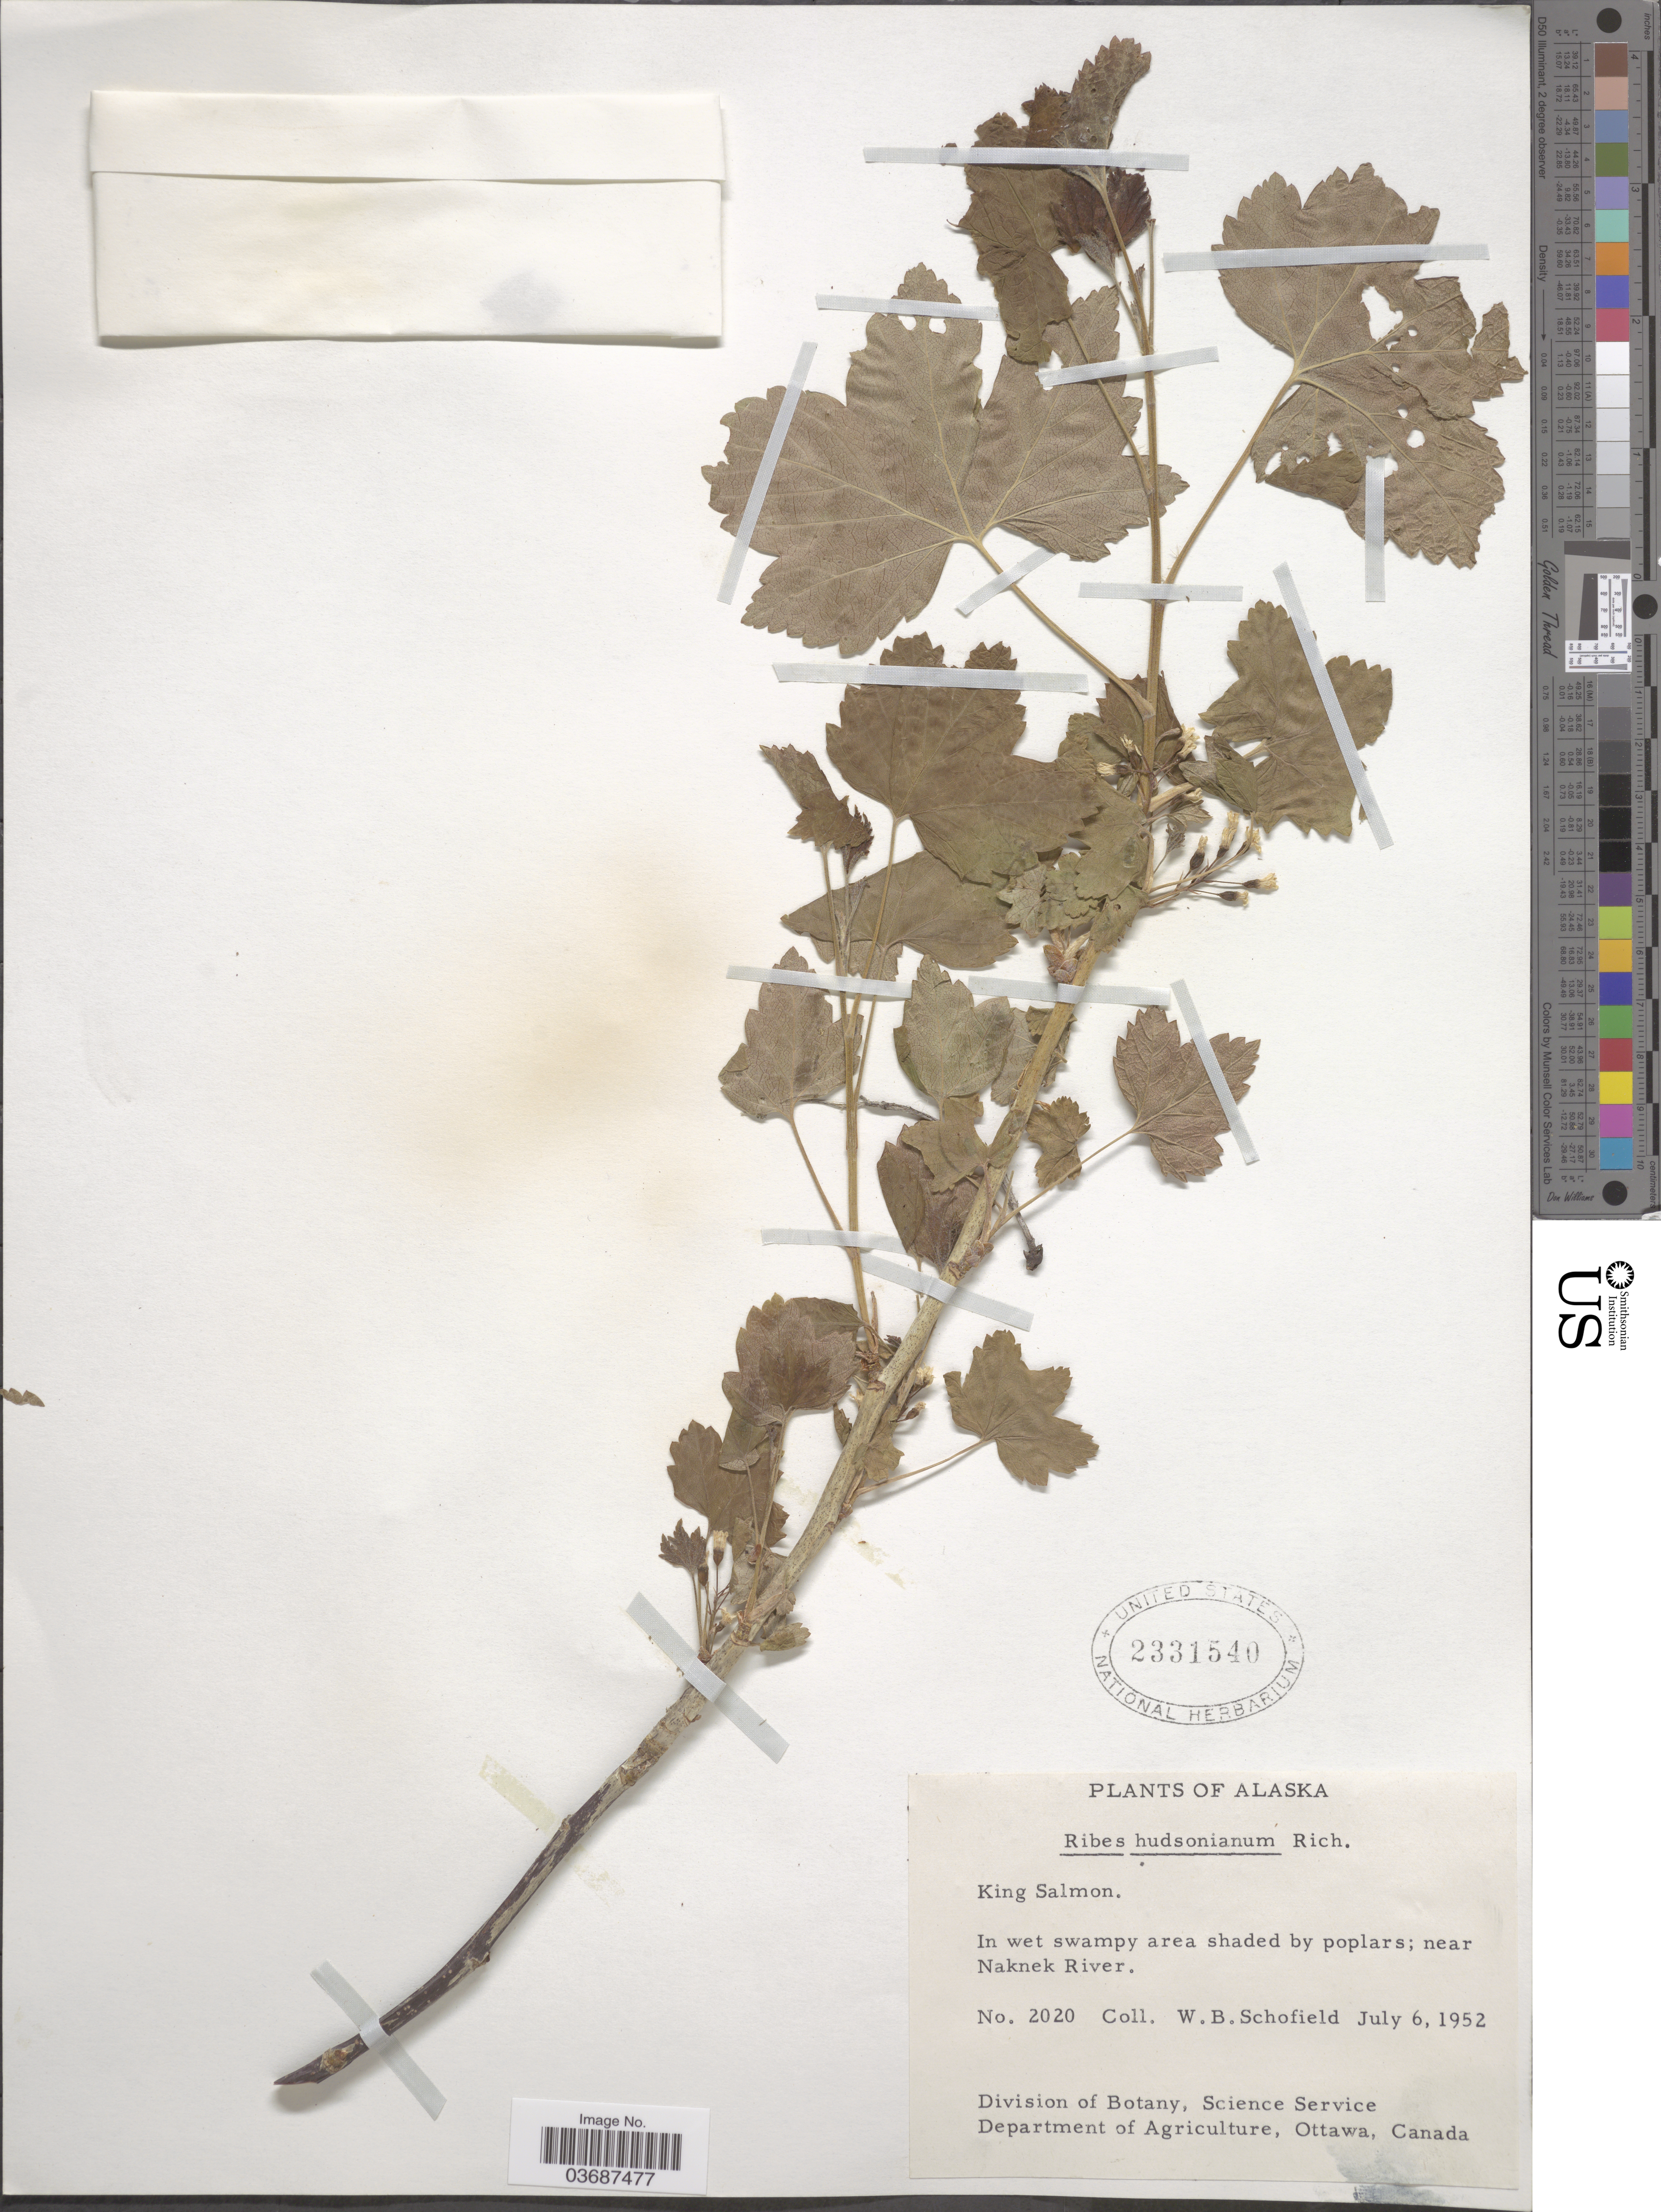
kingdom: Plantae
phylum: Tracheophyta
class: Magnoliopsida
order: Saxifragales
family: Grossulariaceae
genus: Ribes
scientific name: Ribes hudsonianum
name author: Richardson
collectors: W. Schofield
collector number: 2020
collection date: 1952-07-06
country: United States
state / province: Alaska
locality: Near Naknek River.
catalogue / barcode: US 2331540